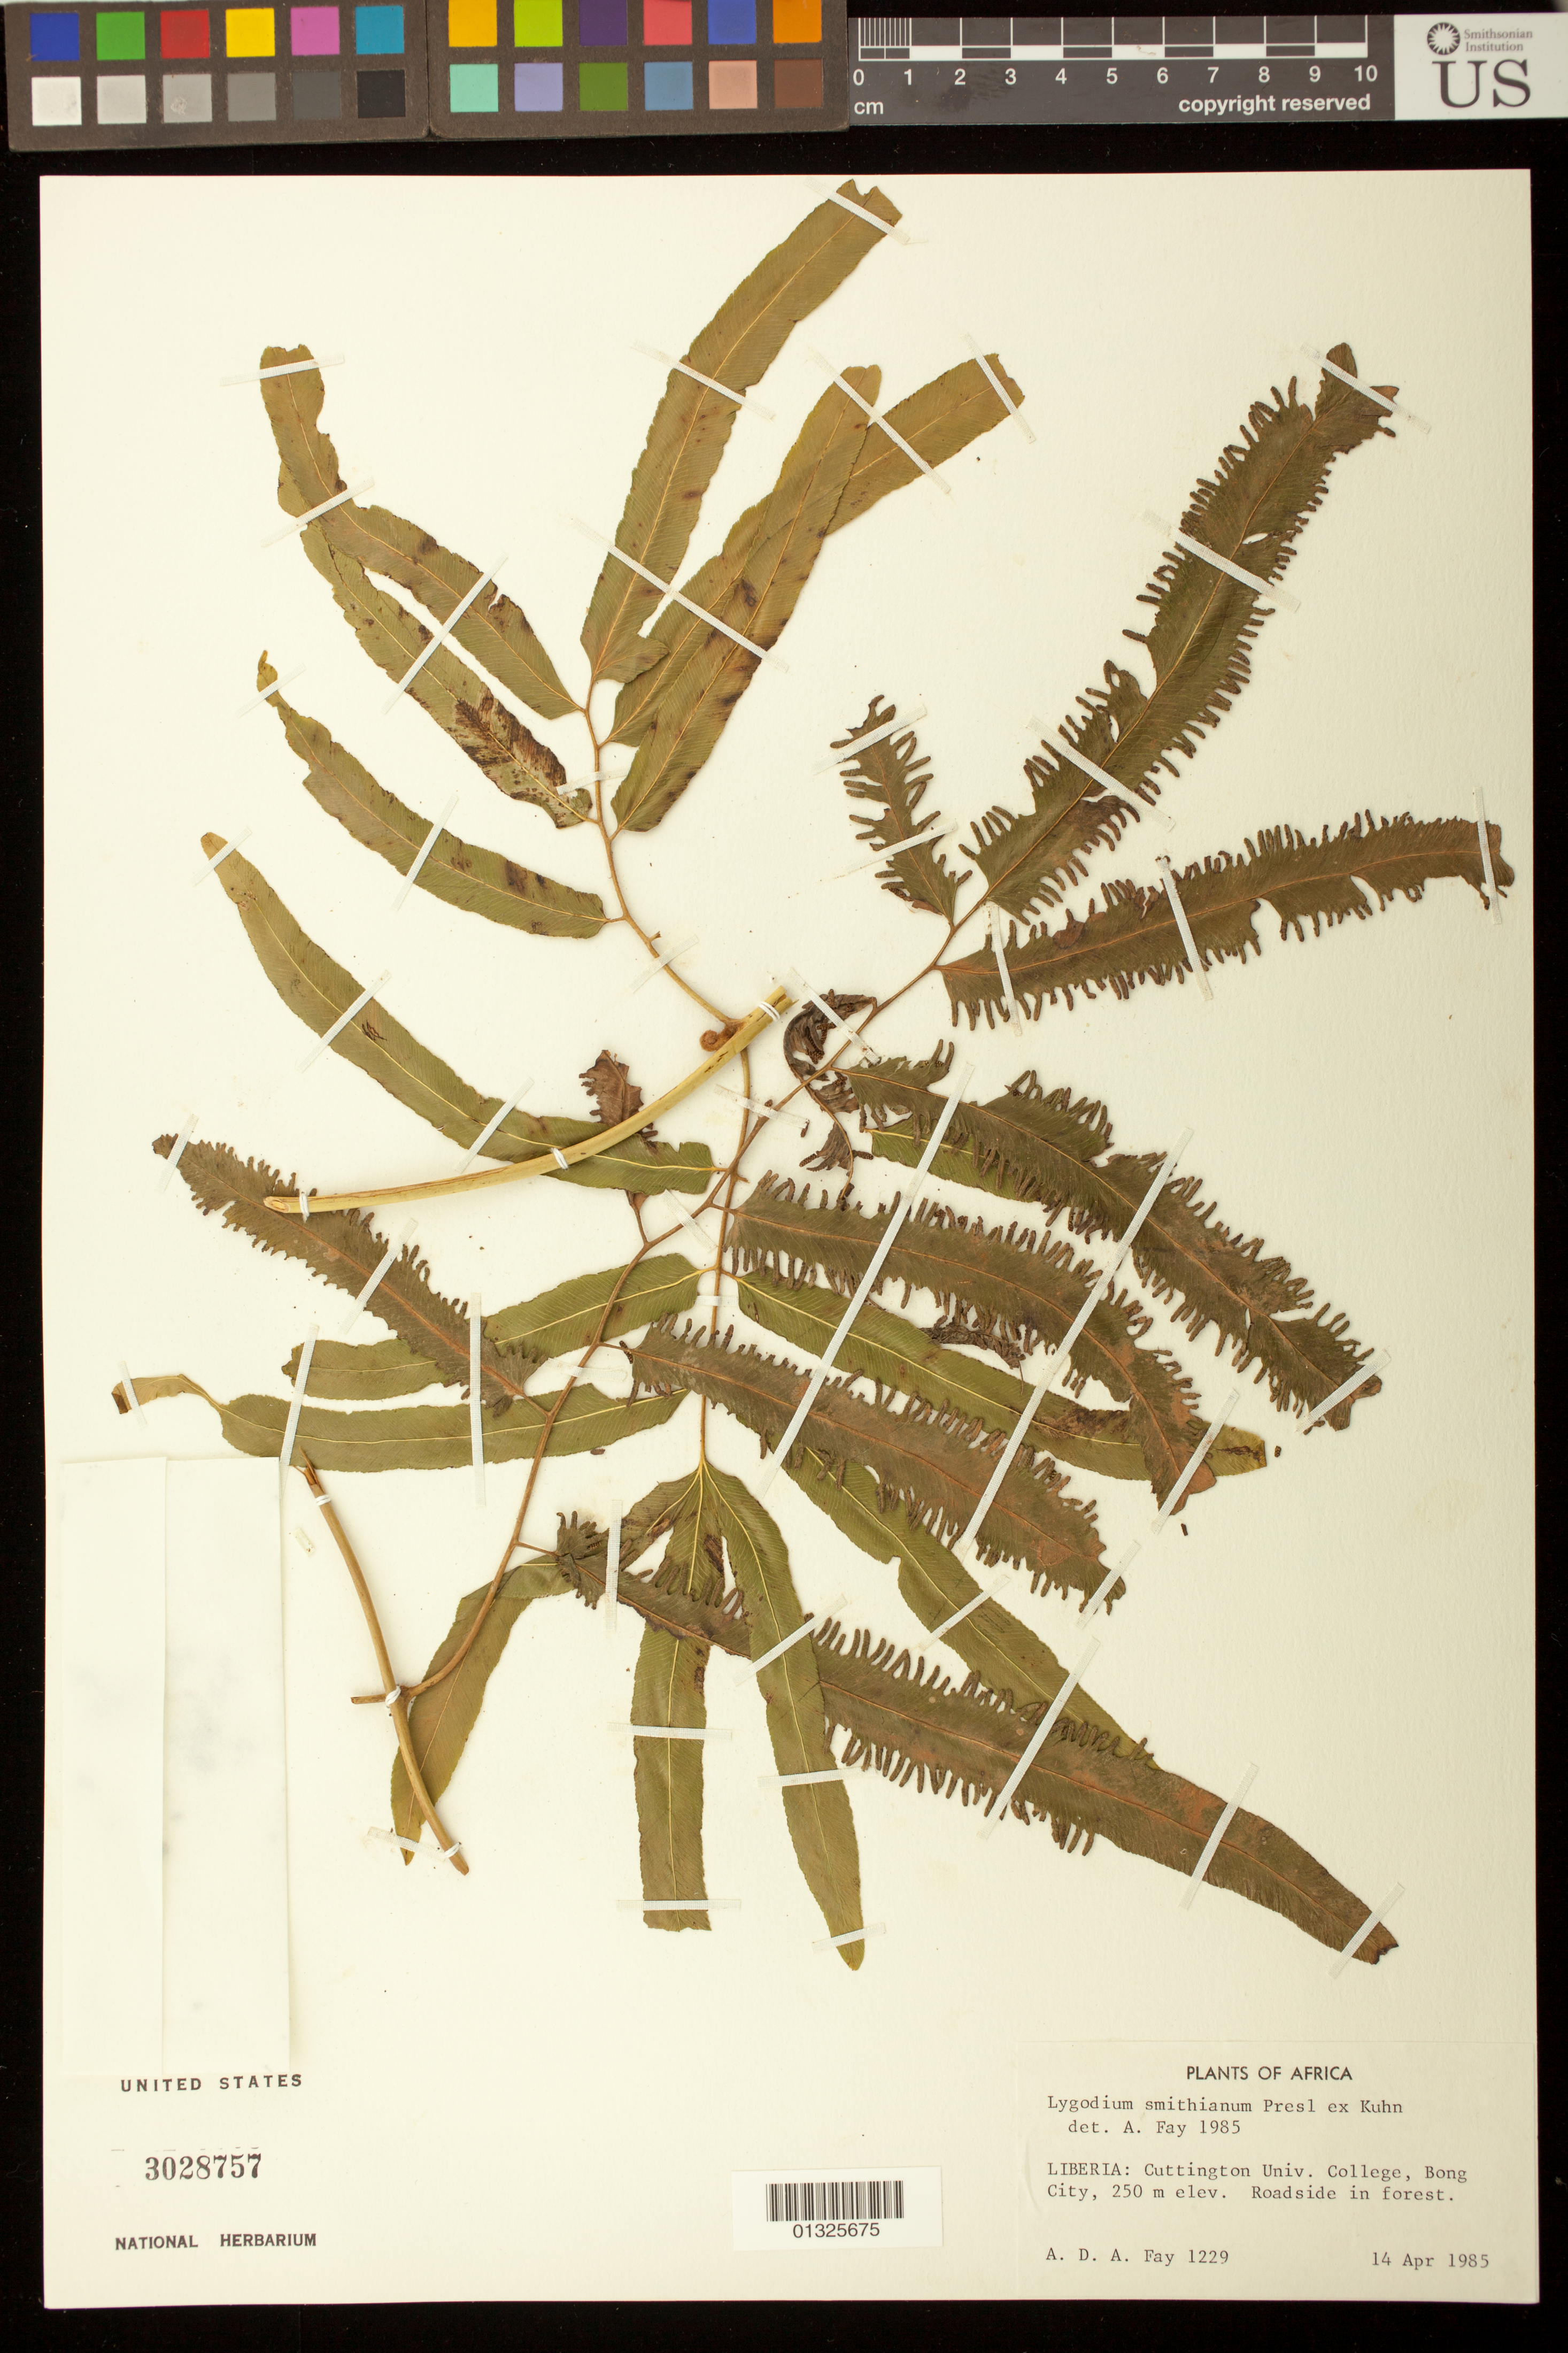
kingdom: Plantae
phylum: Tracheophyta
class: Polypodiopsida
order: Schizaeales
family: Lygodiaceae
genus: Lygodium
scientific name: Lygodium smithianum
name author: C. Presl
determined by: Fay, A.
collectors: A. Fay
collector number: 1229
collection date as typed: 14 Apr 1985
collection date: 1985-04-14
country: Liberia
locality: Cuttington Univ. College, Bong City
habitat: Roadside in forest.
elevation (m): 250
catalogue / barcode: US 3028757